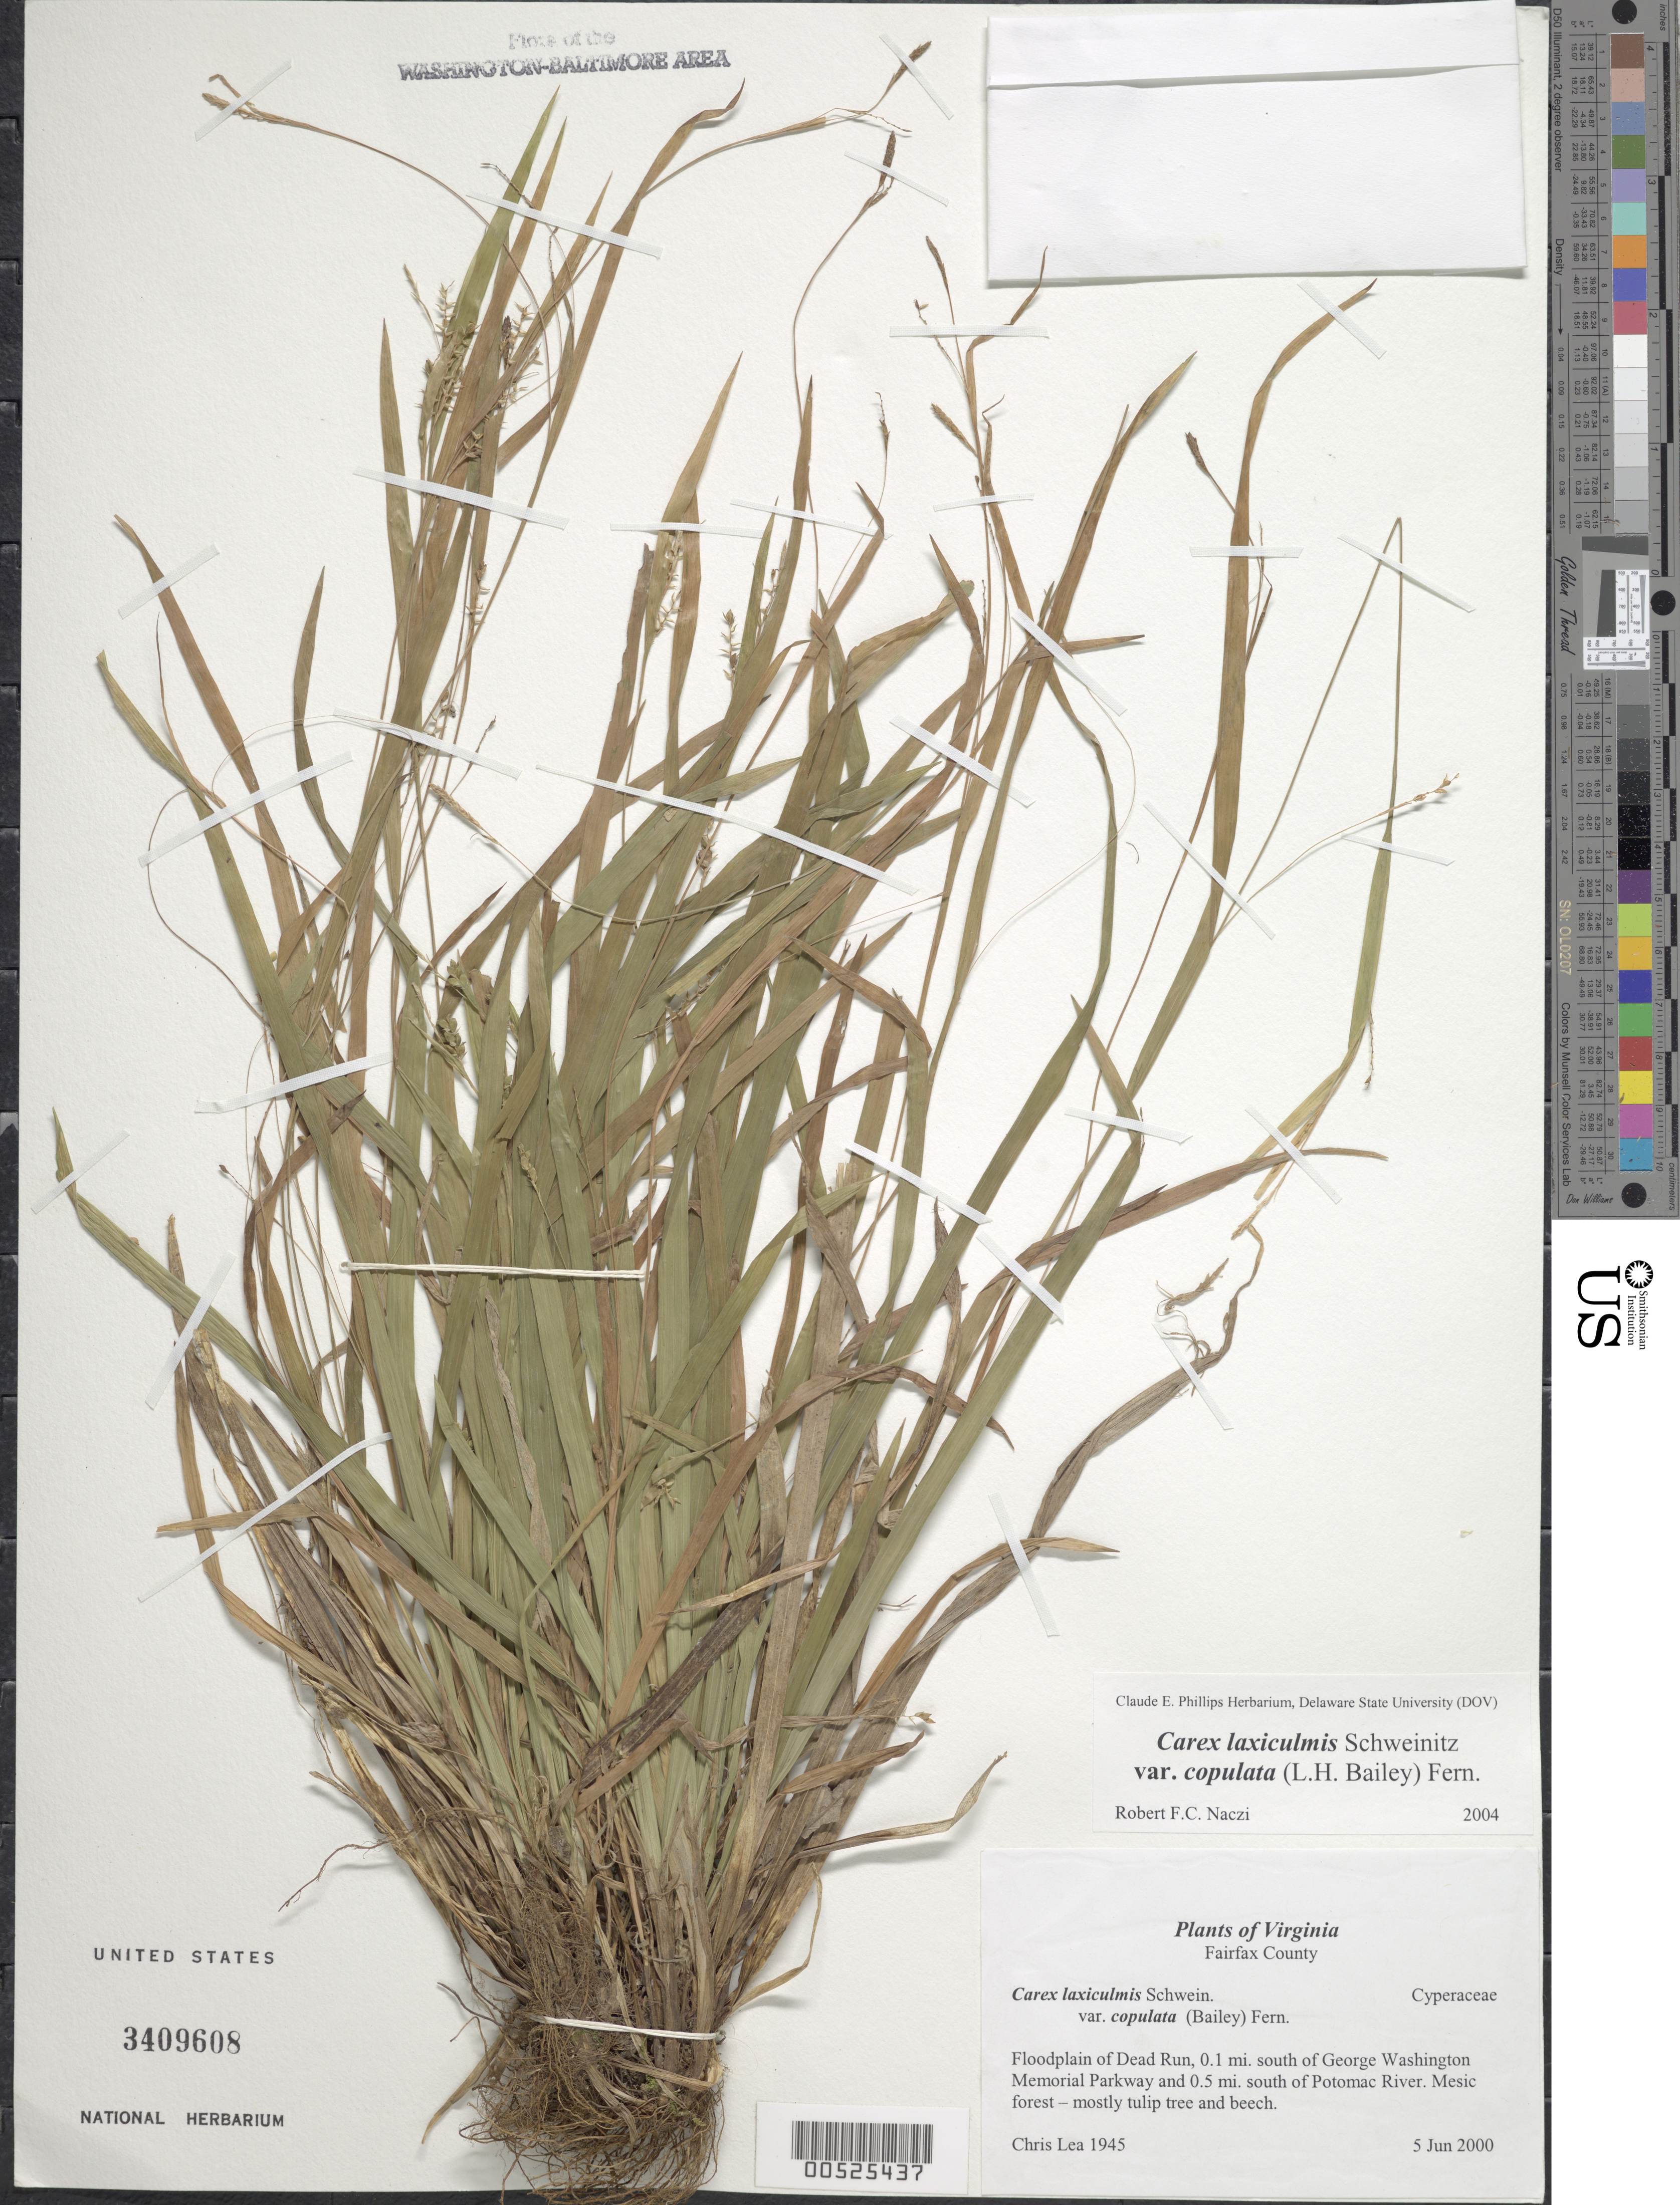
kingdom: Plantae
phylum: Tracheophyta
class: Liliopsida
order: Poales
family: Cyperaceae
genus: Carex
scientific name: Carex laxiculmis var. copulata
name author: (L.H. Bailey) Fernald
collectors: C. Lea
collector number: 1945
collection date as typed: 05 Jun 2000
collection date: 2000-06-05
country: United States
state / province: Virginia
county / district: Fairfax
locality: Floodplain of Dead Run, 0.1 mi. south of George Washington Memorial Parkway and 0.5 mi. south of Potomac River.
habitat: Mesic forest - mostly tulip tree and beech.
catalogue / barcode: US 3409608